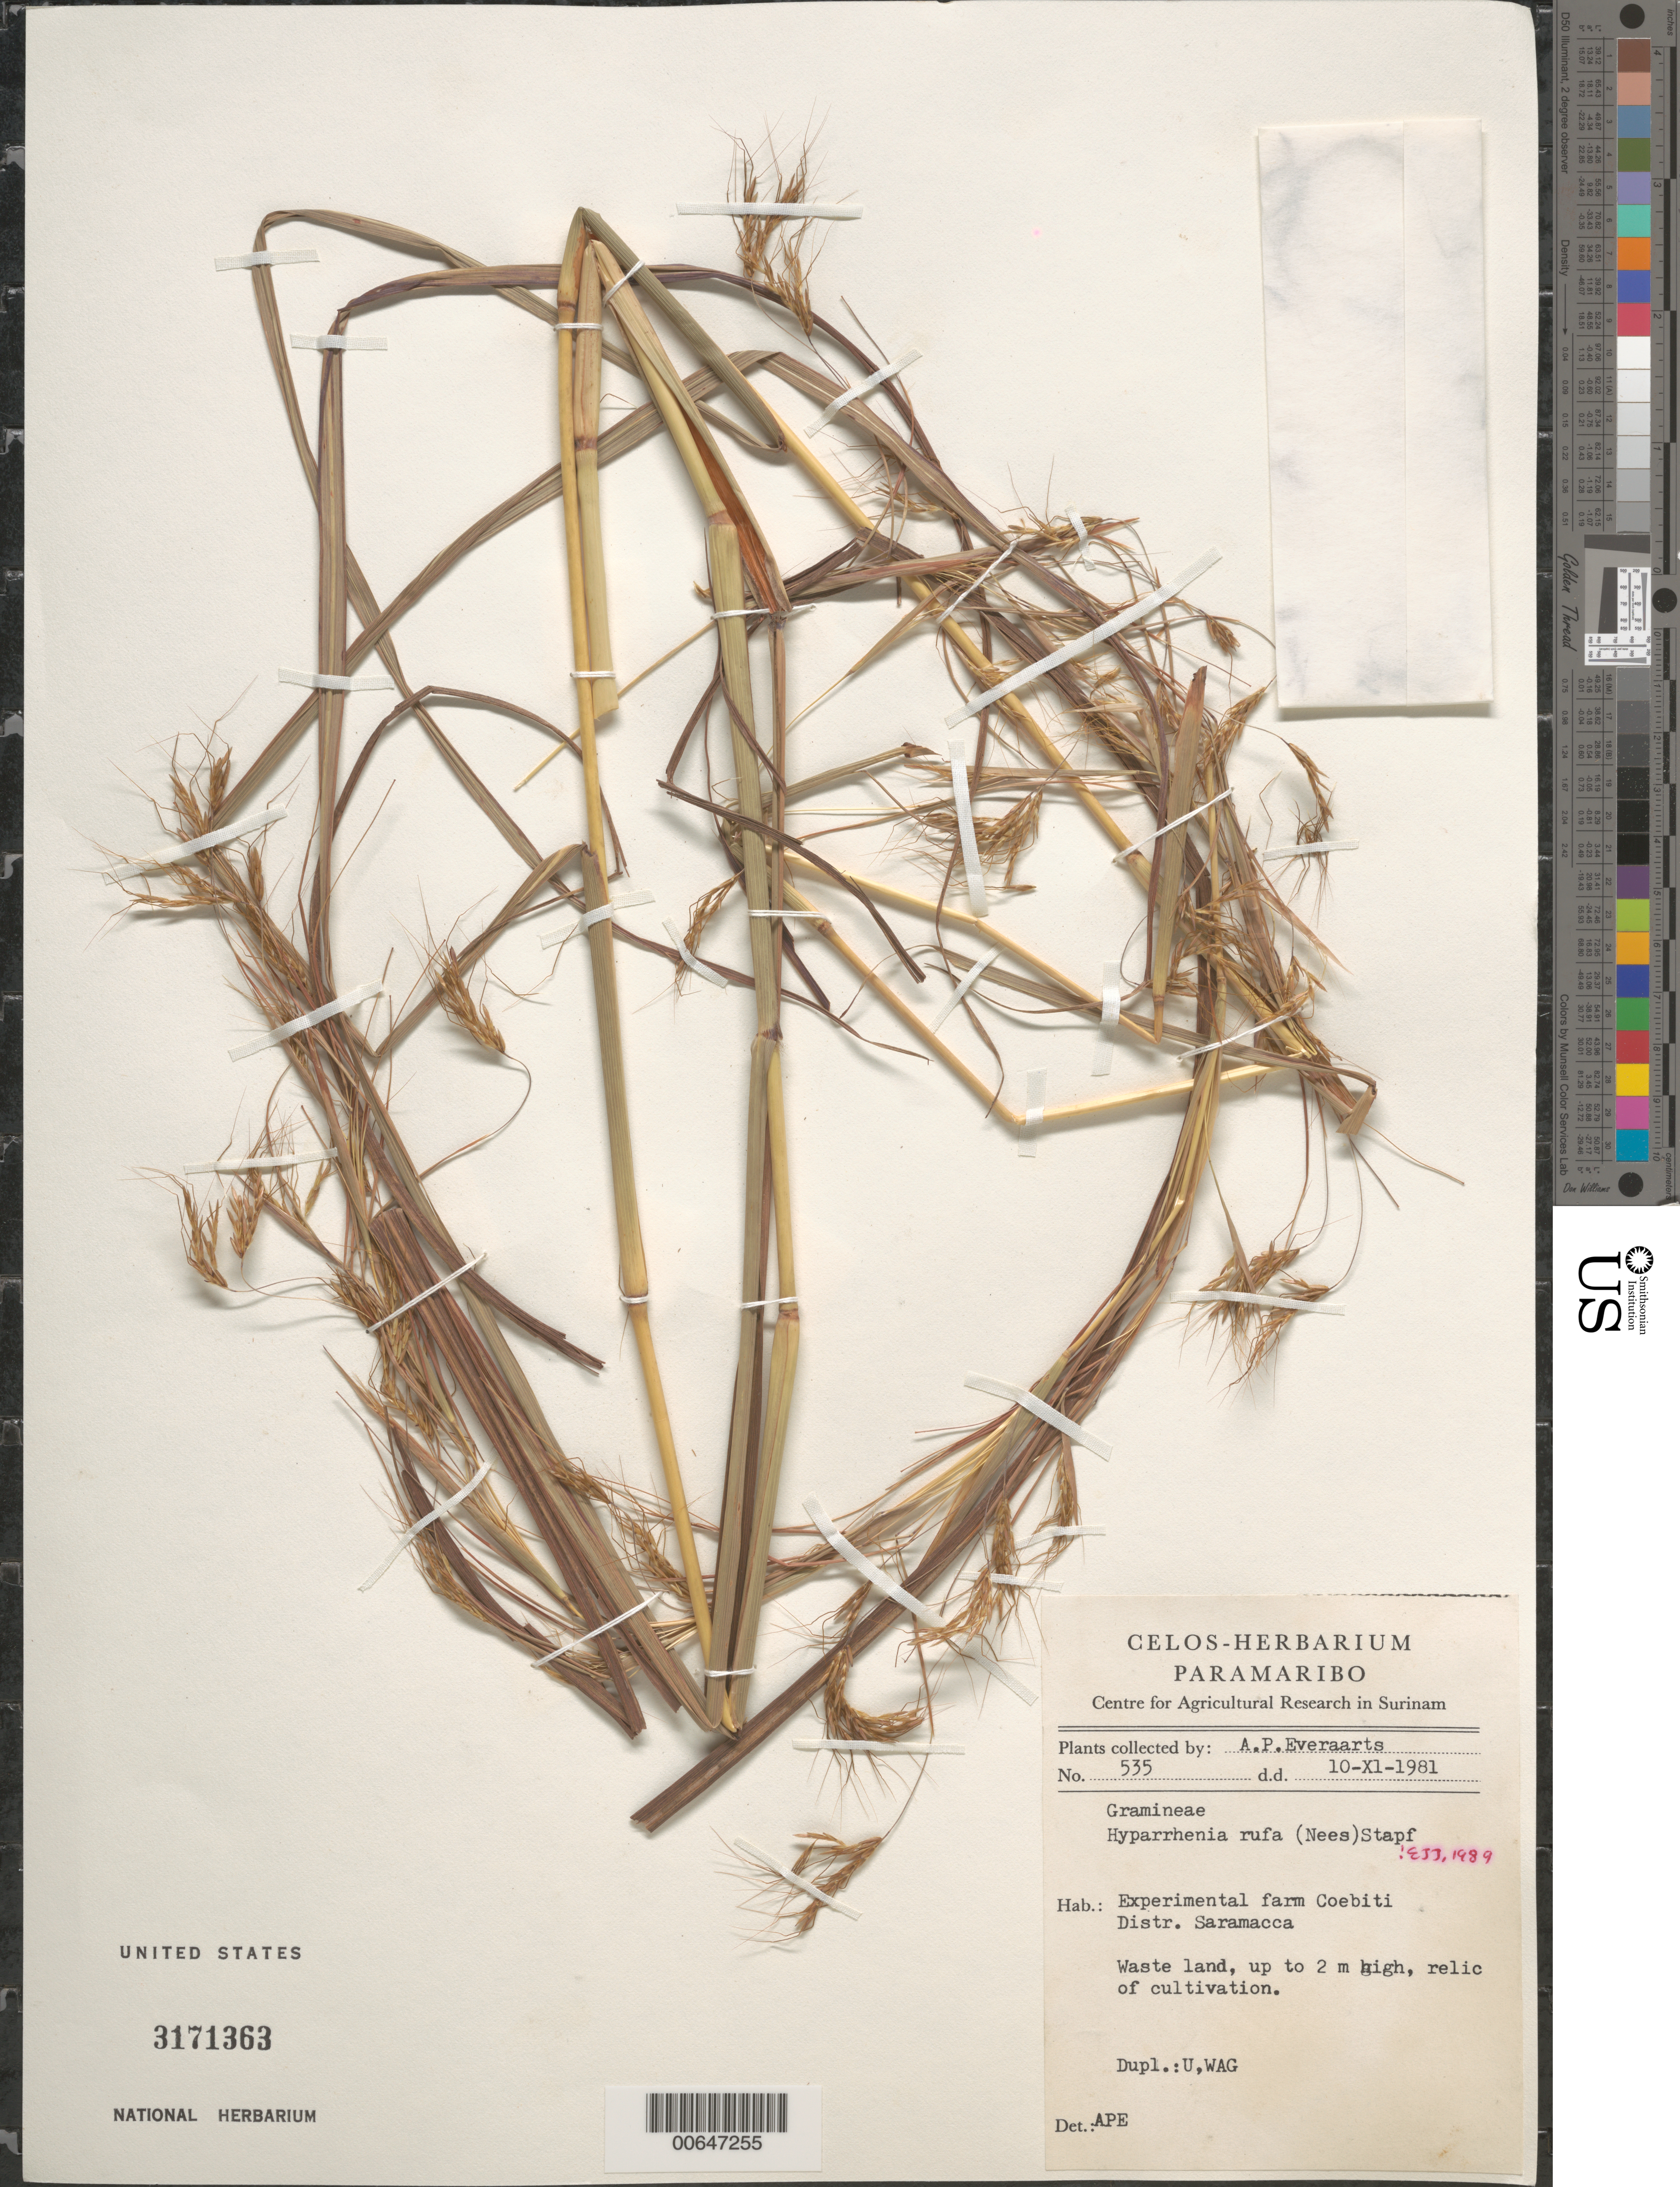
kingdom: Plantae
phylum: Tracheophyta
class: Liliopsida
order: Poales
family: Poaceae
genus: Hyparrhenia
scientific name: Hyparrhenia rufa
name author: (Nees) Stapf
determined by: Judziewicz, E. J.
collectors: A. Everaarts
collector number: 535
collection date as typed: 10-Nov-81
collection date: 1981-11-10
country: Suriname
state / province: Saramacca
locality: Coebiti Experimental Farm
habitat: Wasteland, relic of cultivation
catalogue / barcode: US 3171363